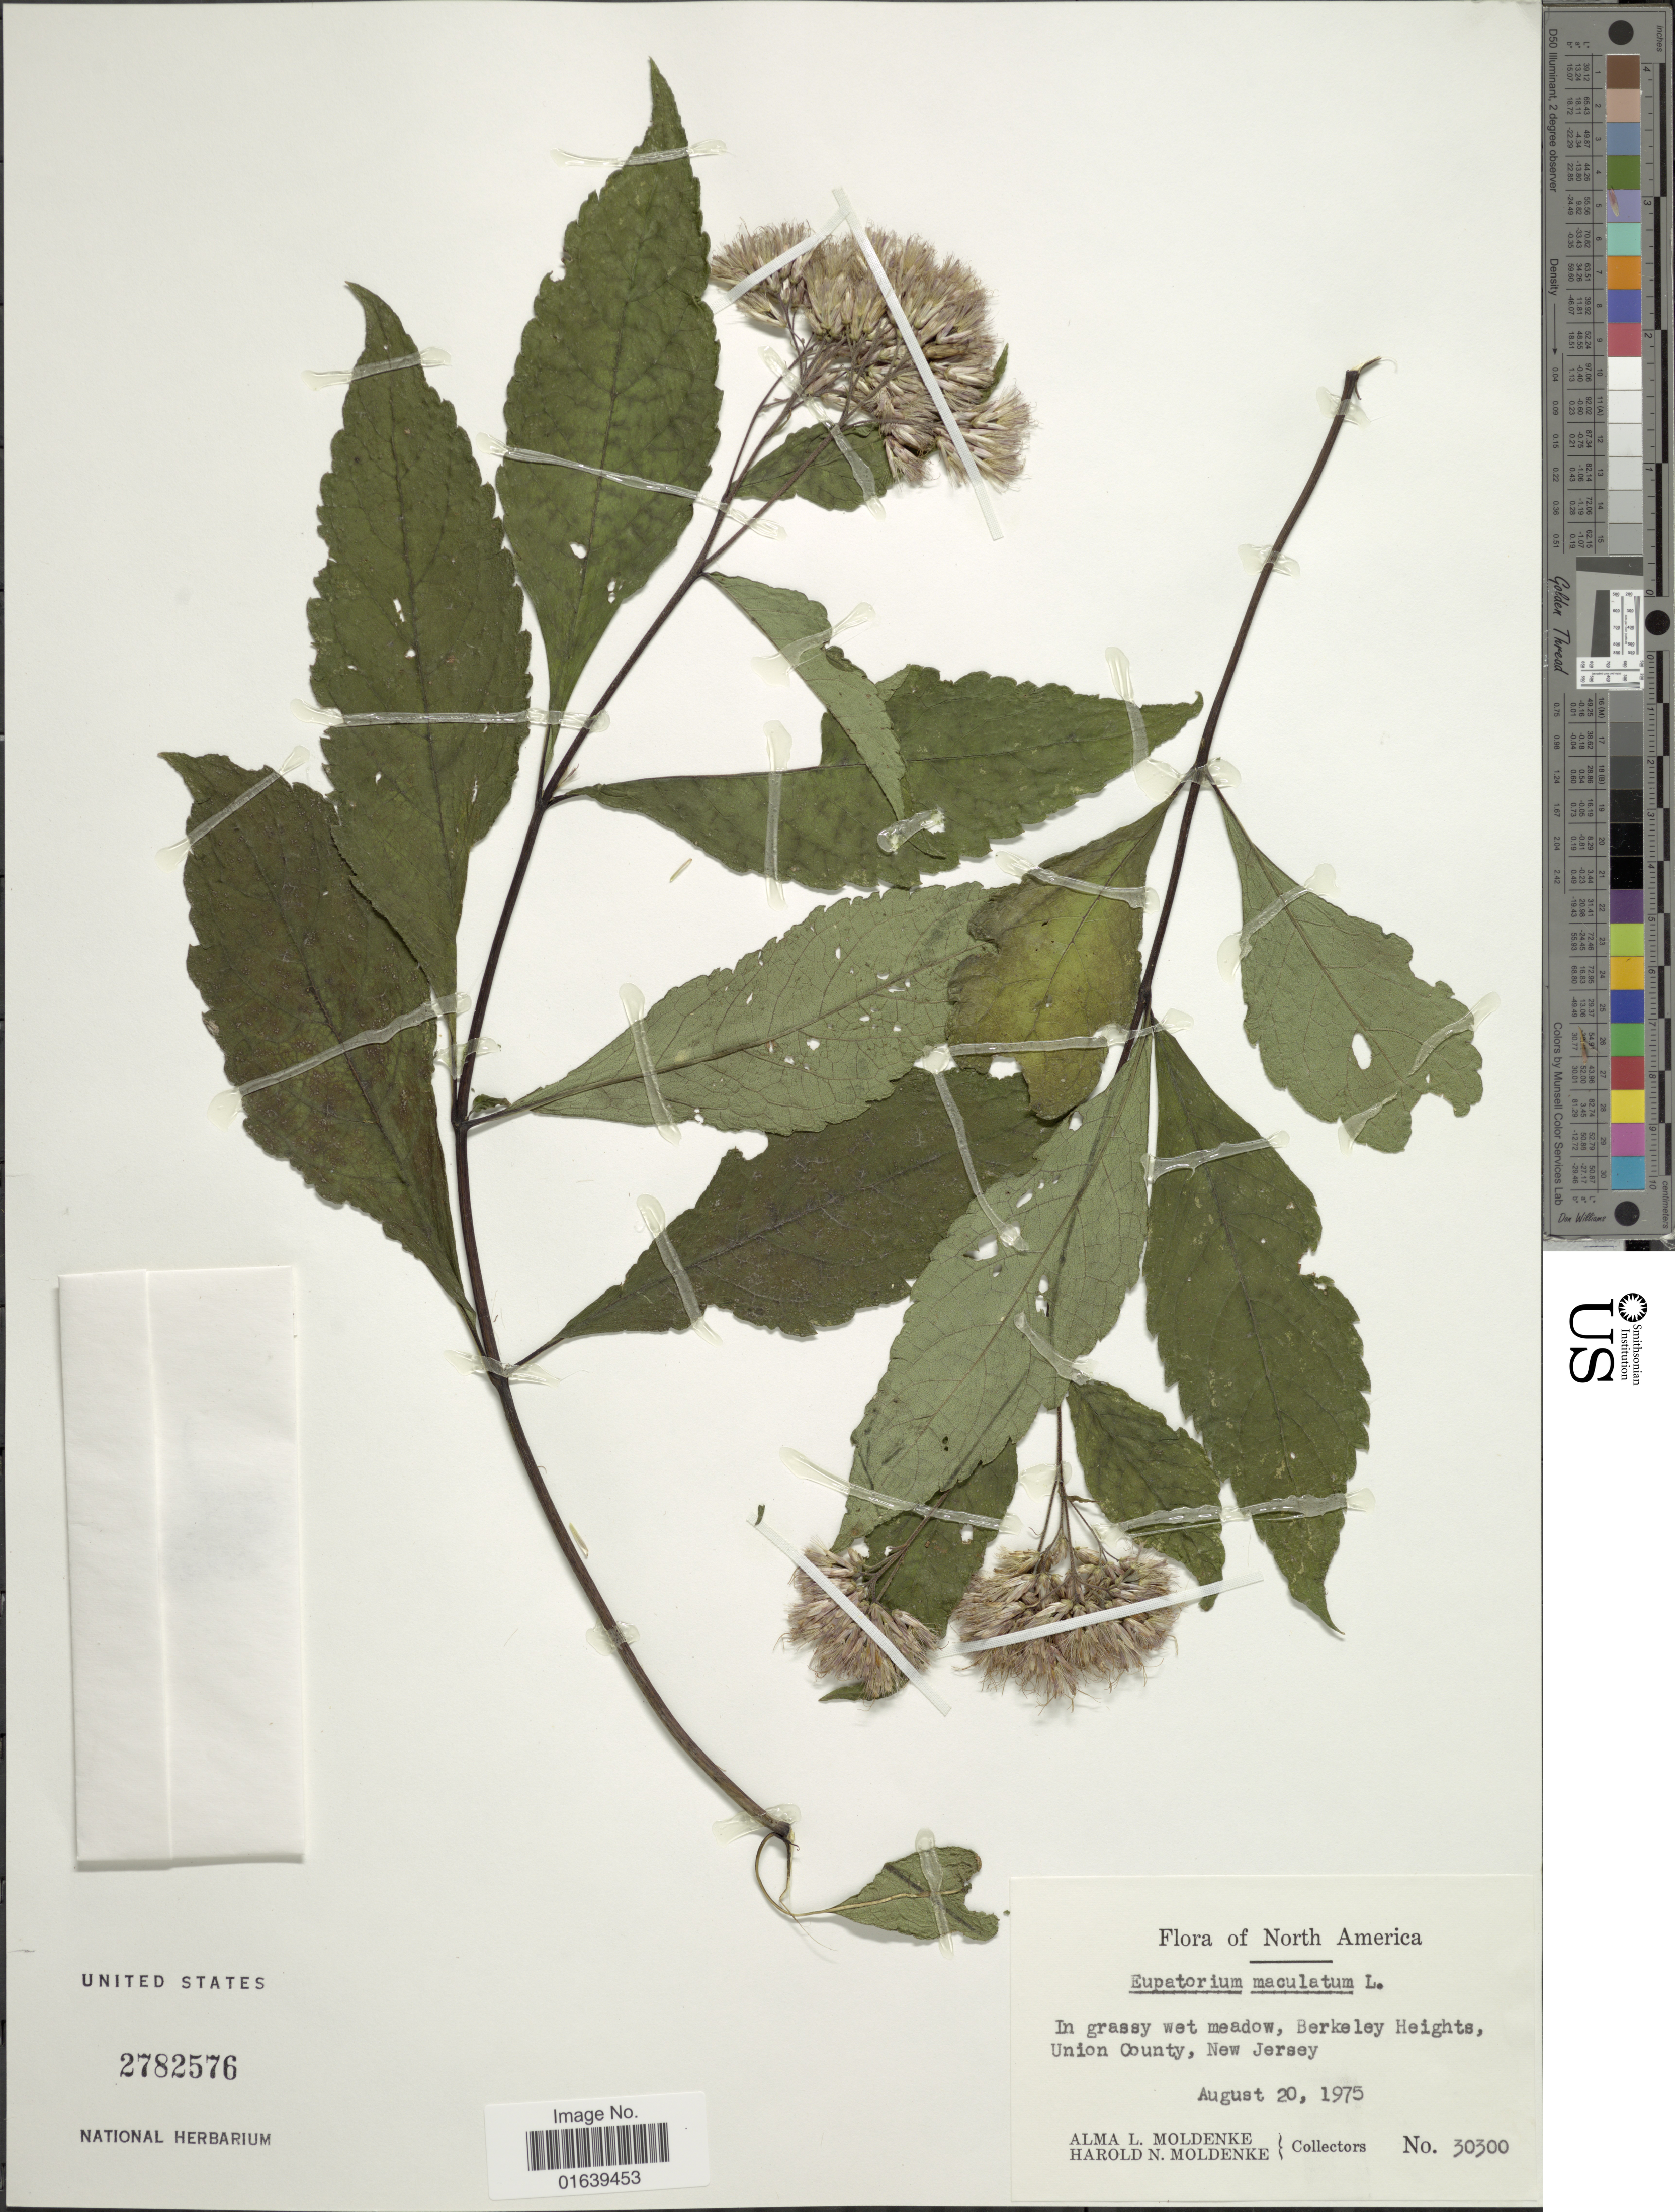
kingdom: Plantae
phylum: Tracheophyta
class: Magnoliopsida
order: Asterales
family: Asteraceae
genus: Eupatorium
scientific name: Eupatorium maculatum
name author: L.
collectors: A. L. Moldenke & H. N. Moldenke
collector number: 30300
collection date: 1975-08-20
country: United States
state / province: New Jersey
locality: In grassy wet meadow, Berkely Heights, Union County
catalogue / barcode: US 2782576